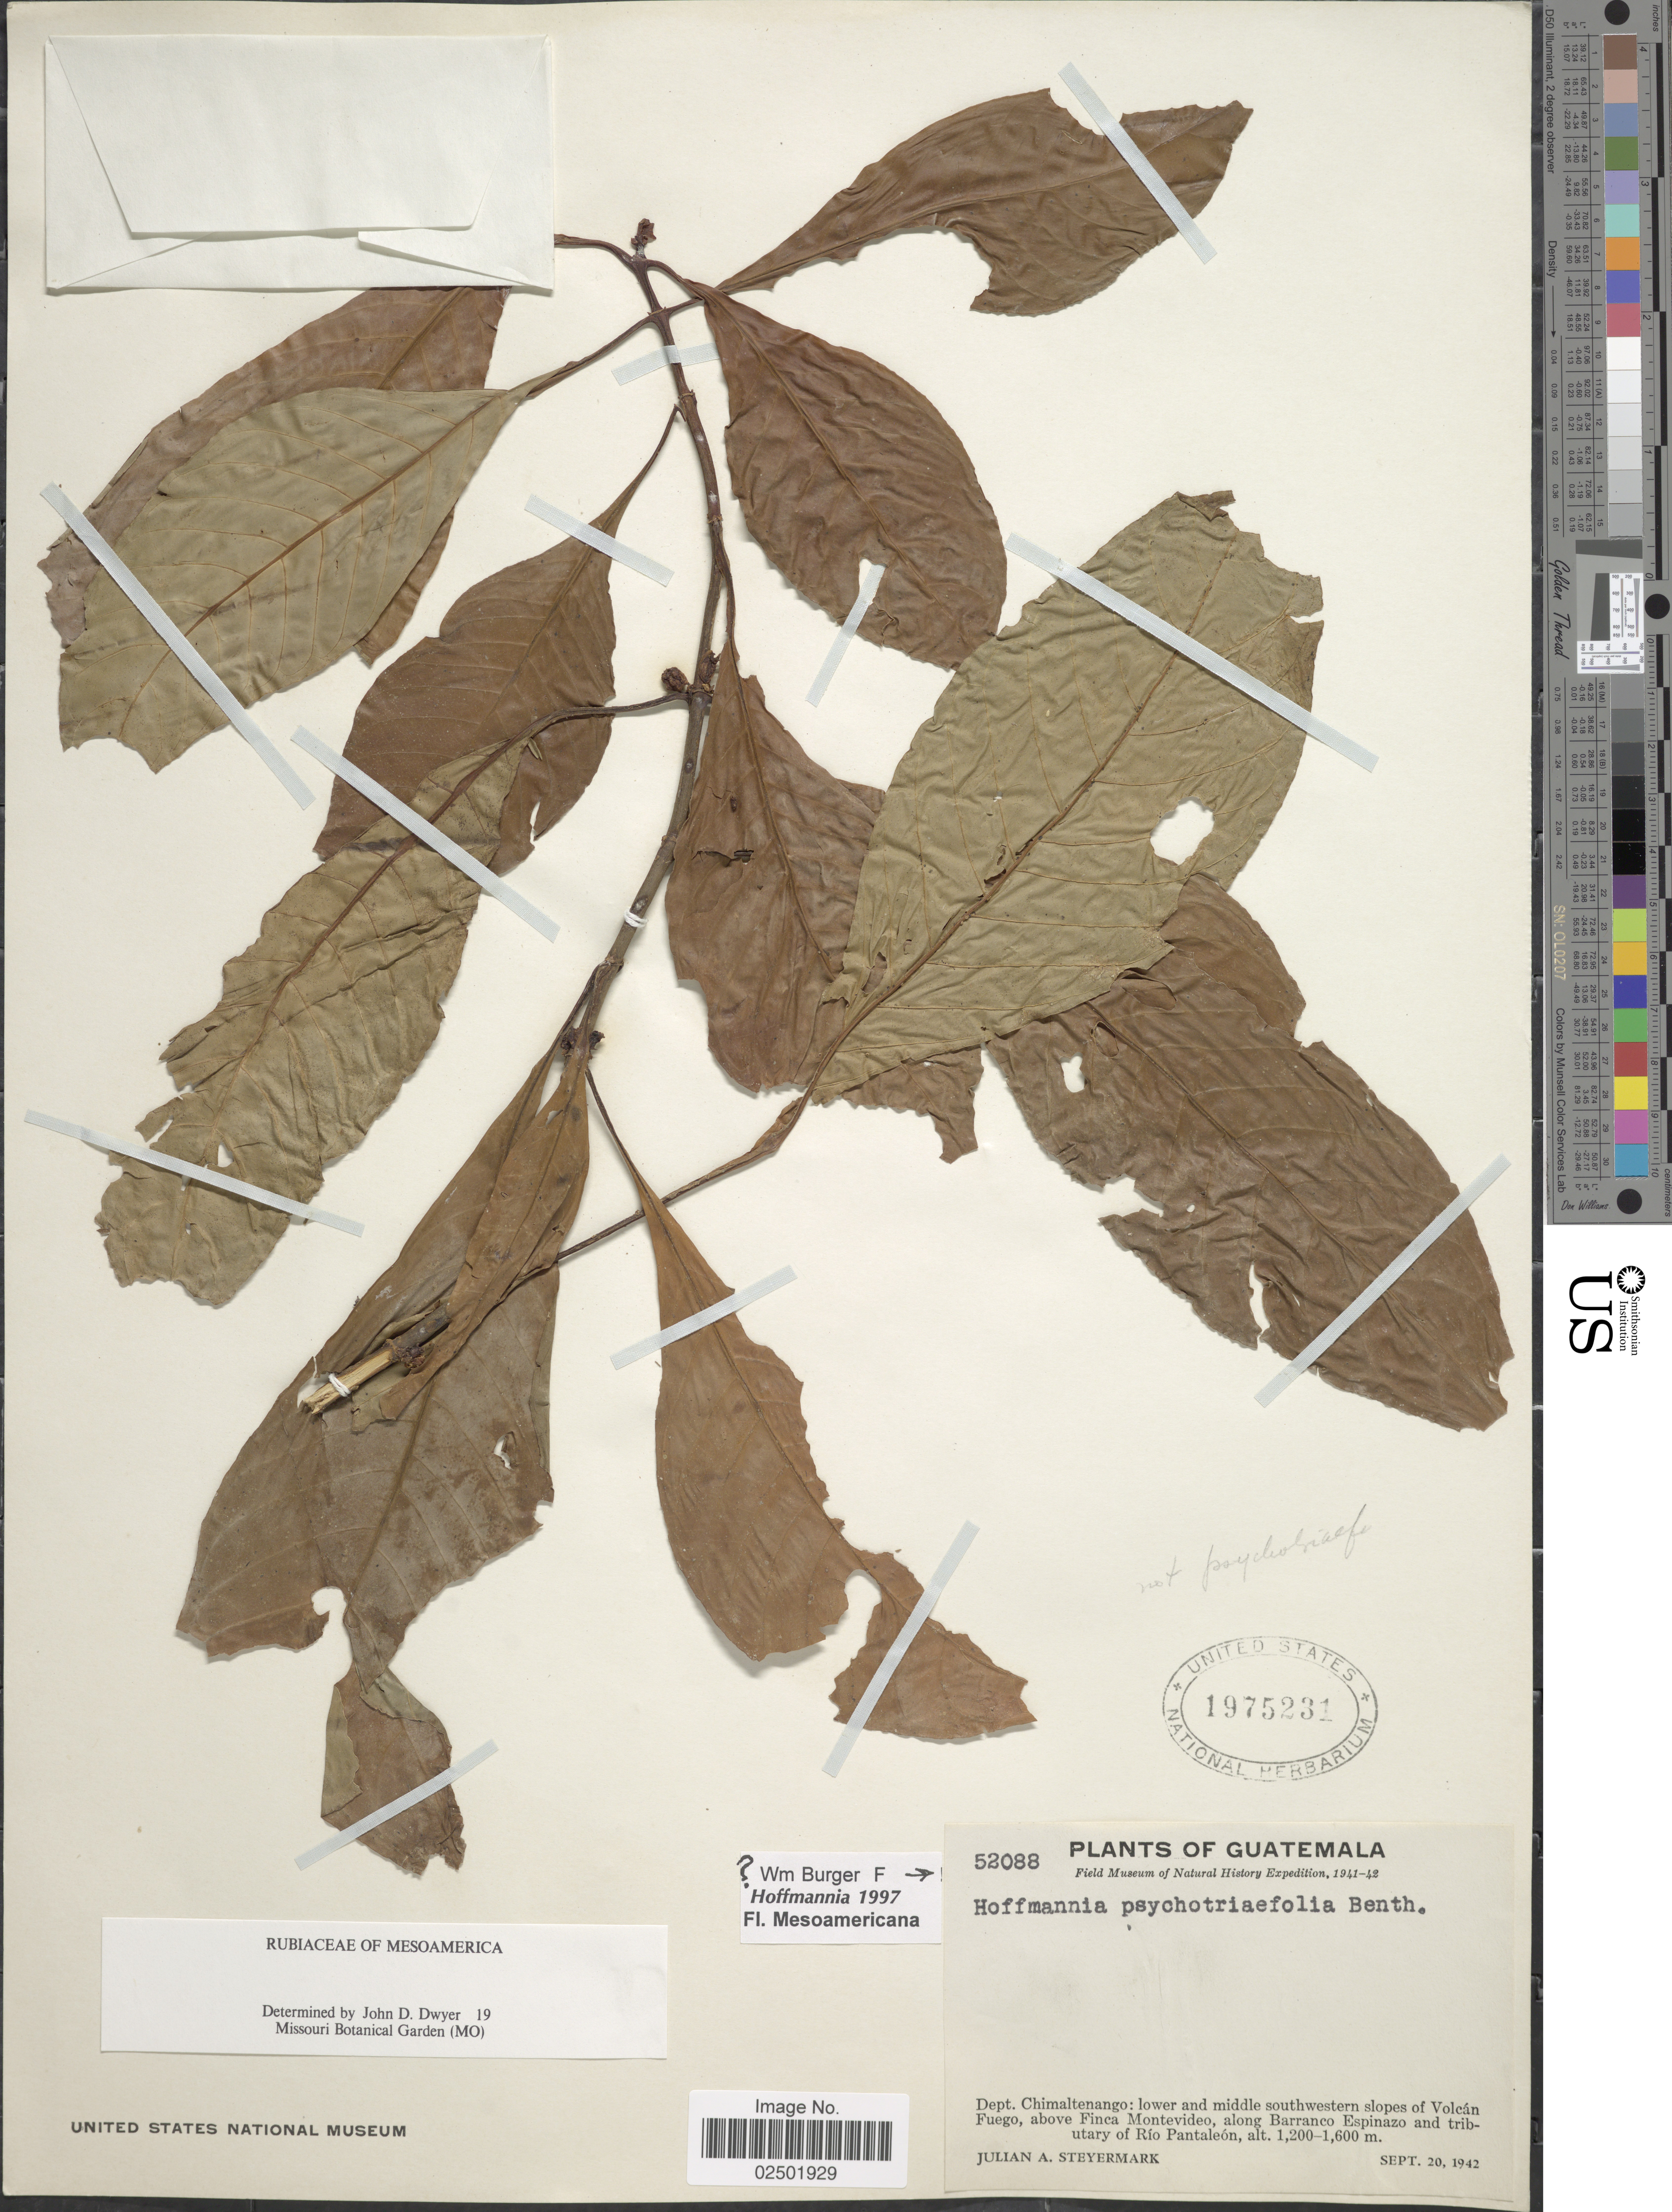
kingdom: Plantae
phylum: Tracheophyta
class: Magnoliopsida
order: Gentianales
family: Rubiaceae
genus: Hoffmannia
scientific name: Hoffmannia psychotriifolia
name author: (Benth.) Griseb.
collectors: J. Steyermark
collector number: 52088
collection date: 1942-09-20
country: Guatemala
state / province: Chimaltenango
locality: southwestern slopes of Volcán Fuego, above Finca Montevideo, along Barranco Espinazo and tributary of Río Pantaleón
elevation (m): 1200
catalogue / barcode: US 1975231